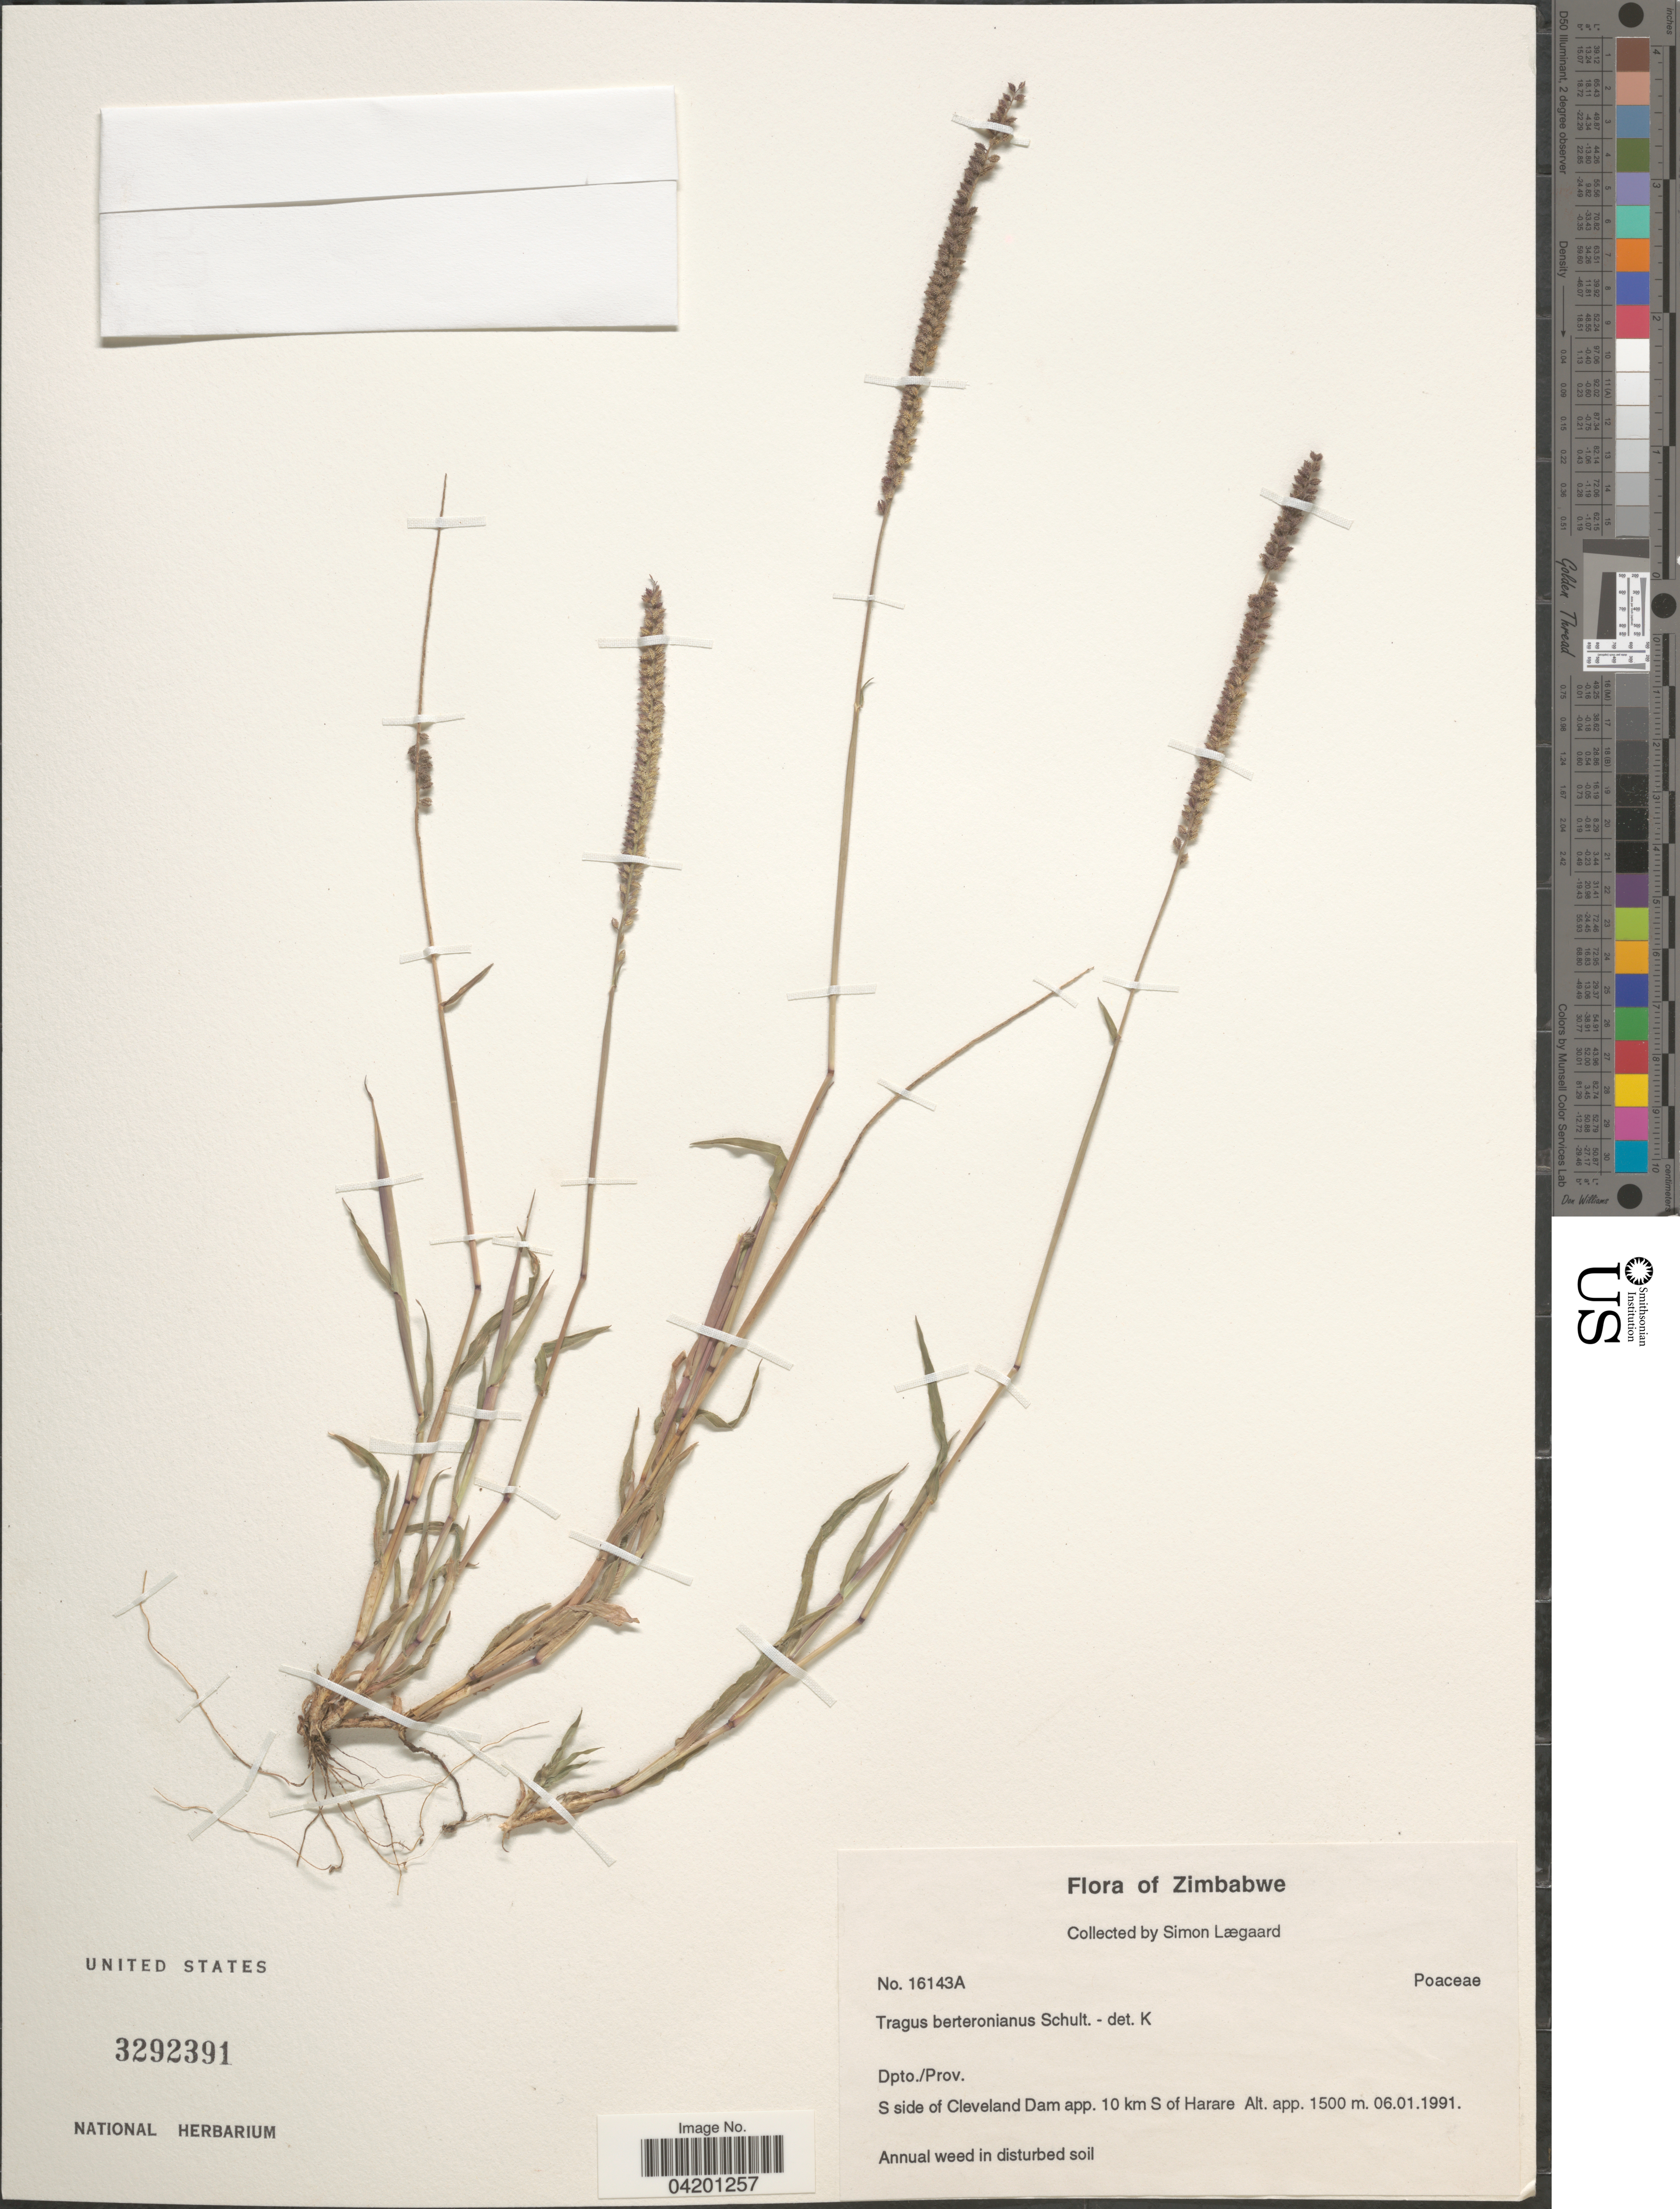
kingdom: Plantae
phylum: Tracheophyta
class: Liliopsida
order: Poales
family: Poaceae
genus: Tragus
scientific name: Tragus berteronianus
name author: Schult.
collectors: S. Lægaard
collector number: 16143A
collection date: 1991-01-06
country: Zimbabwe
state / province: Harare (city)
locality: Dpto./Prov. S side of Cleveland Dam app. 10 km S of Harare.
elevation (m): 1500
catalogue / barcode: US 3292391